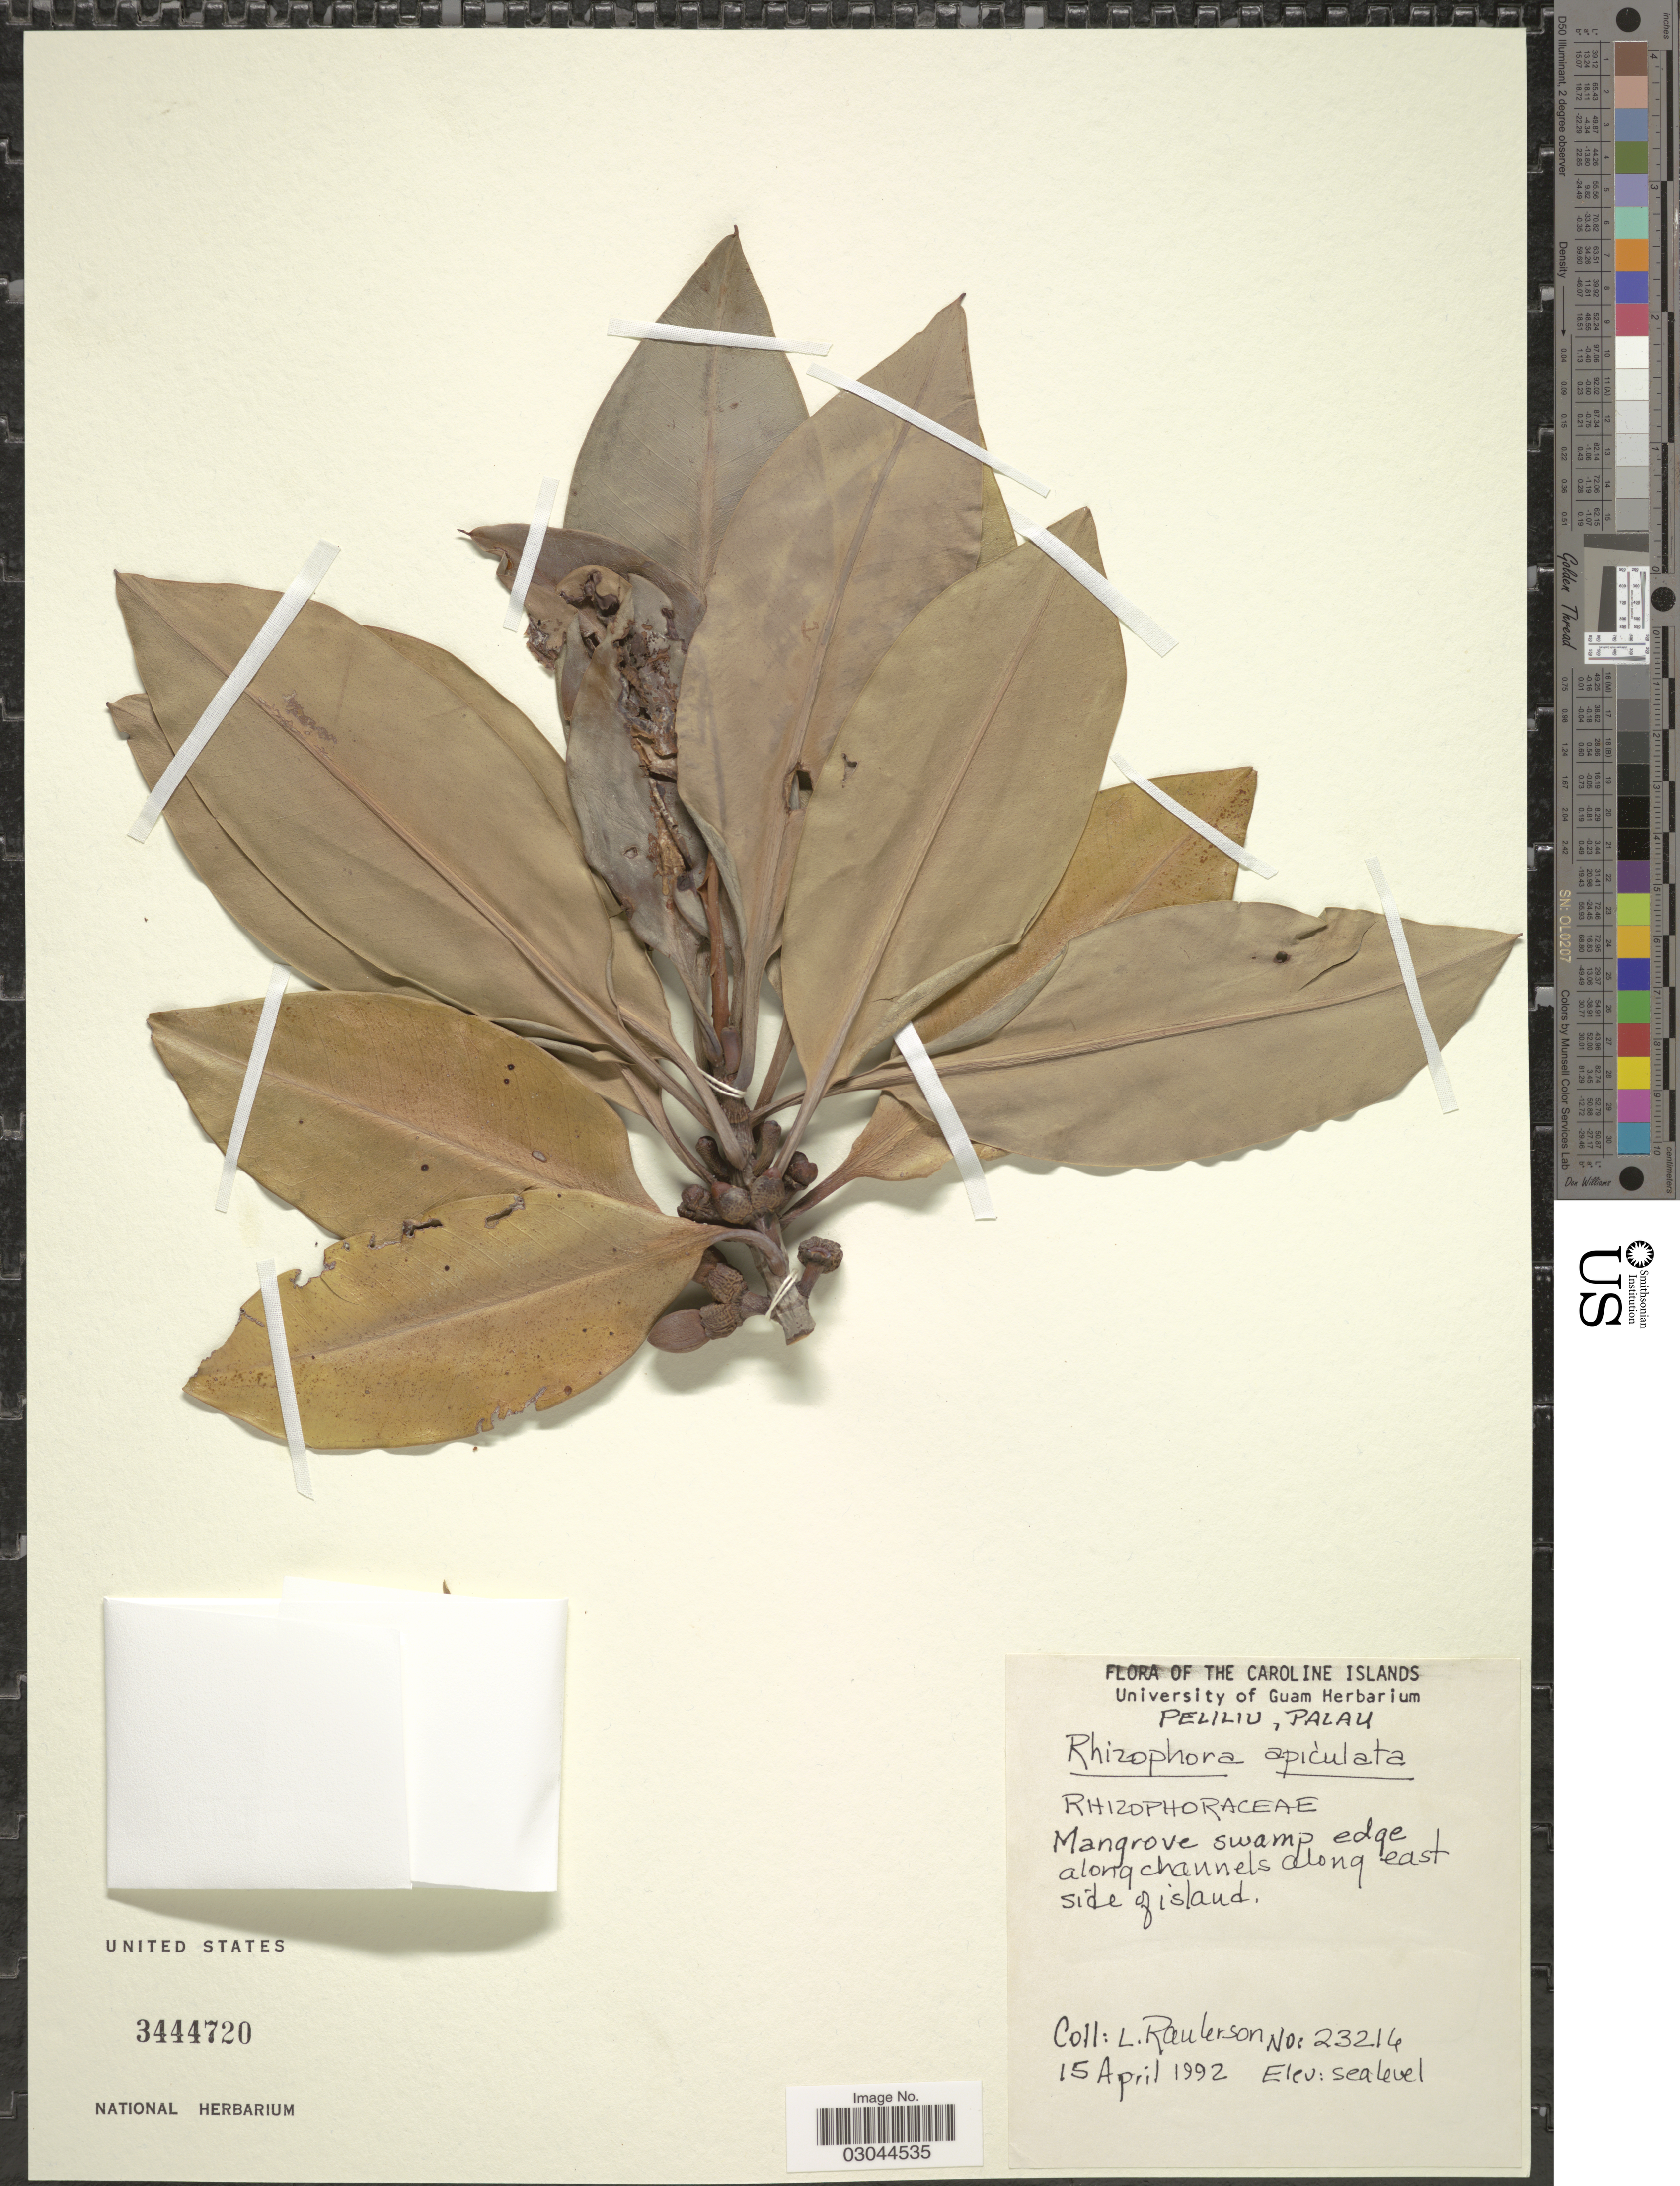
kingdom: Plantae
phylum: Tracheophyta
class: Magnoliopsida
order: Malpighiales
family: Rhizophoraceae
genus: Rhizophora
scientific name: Rhizophora apiculata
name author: Blume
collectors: L. Raulerson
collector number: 23214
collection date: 1992-04-15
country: Palau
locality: The Caroline Islands. Peliliu, Palau. Mangrove swamp edge along channels along east side of island.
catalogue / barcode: US 3444720